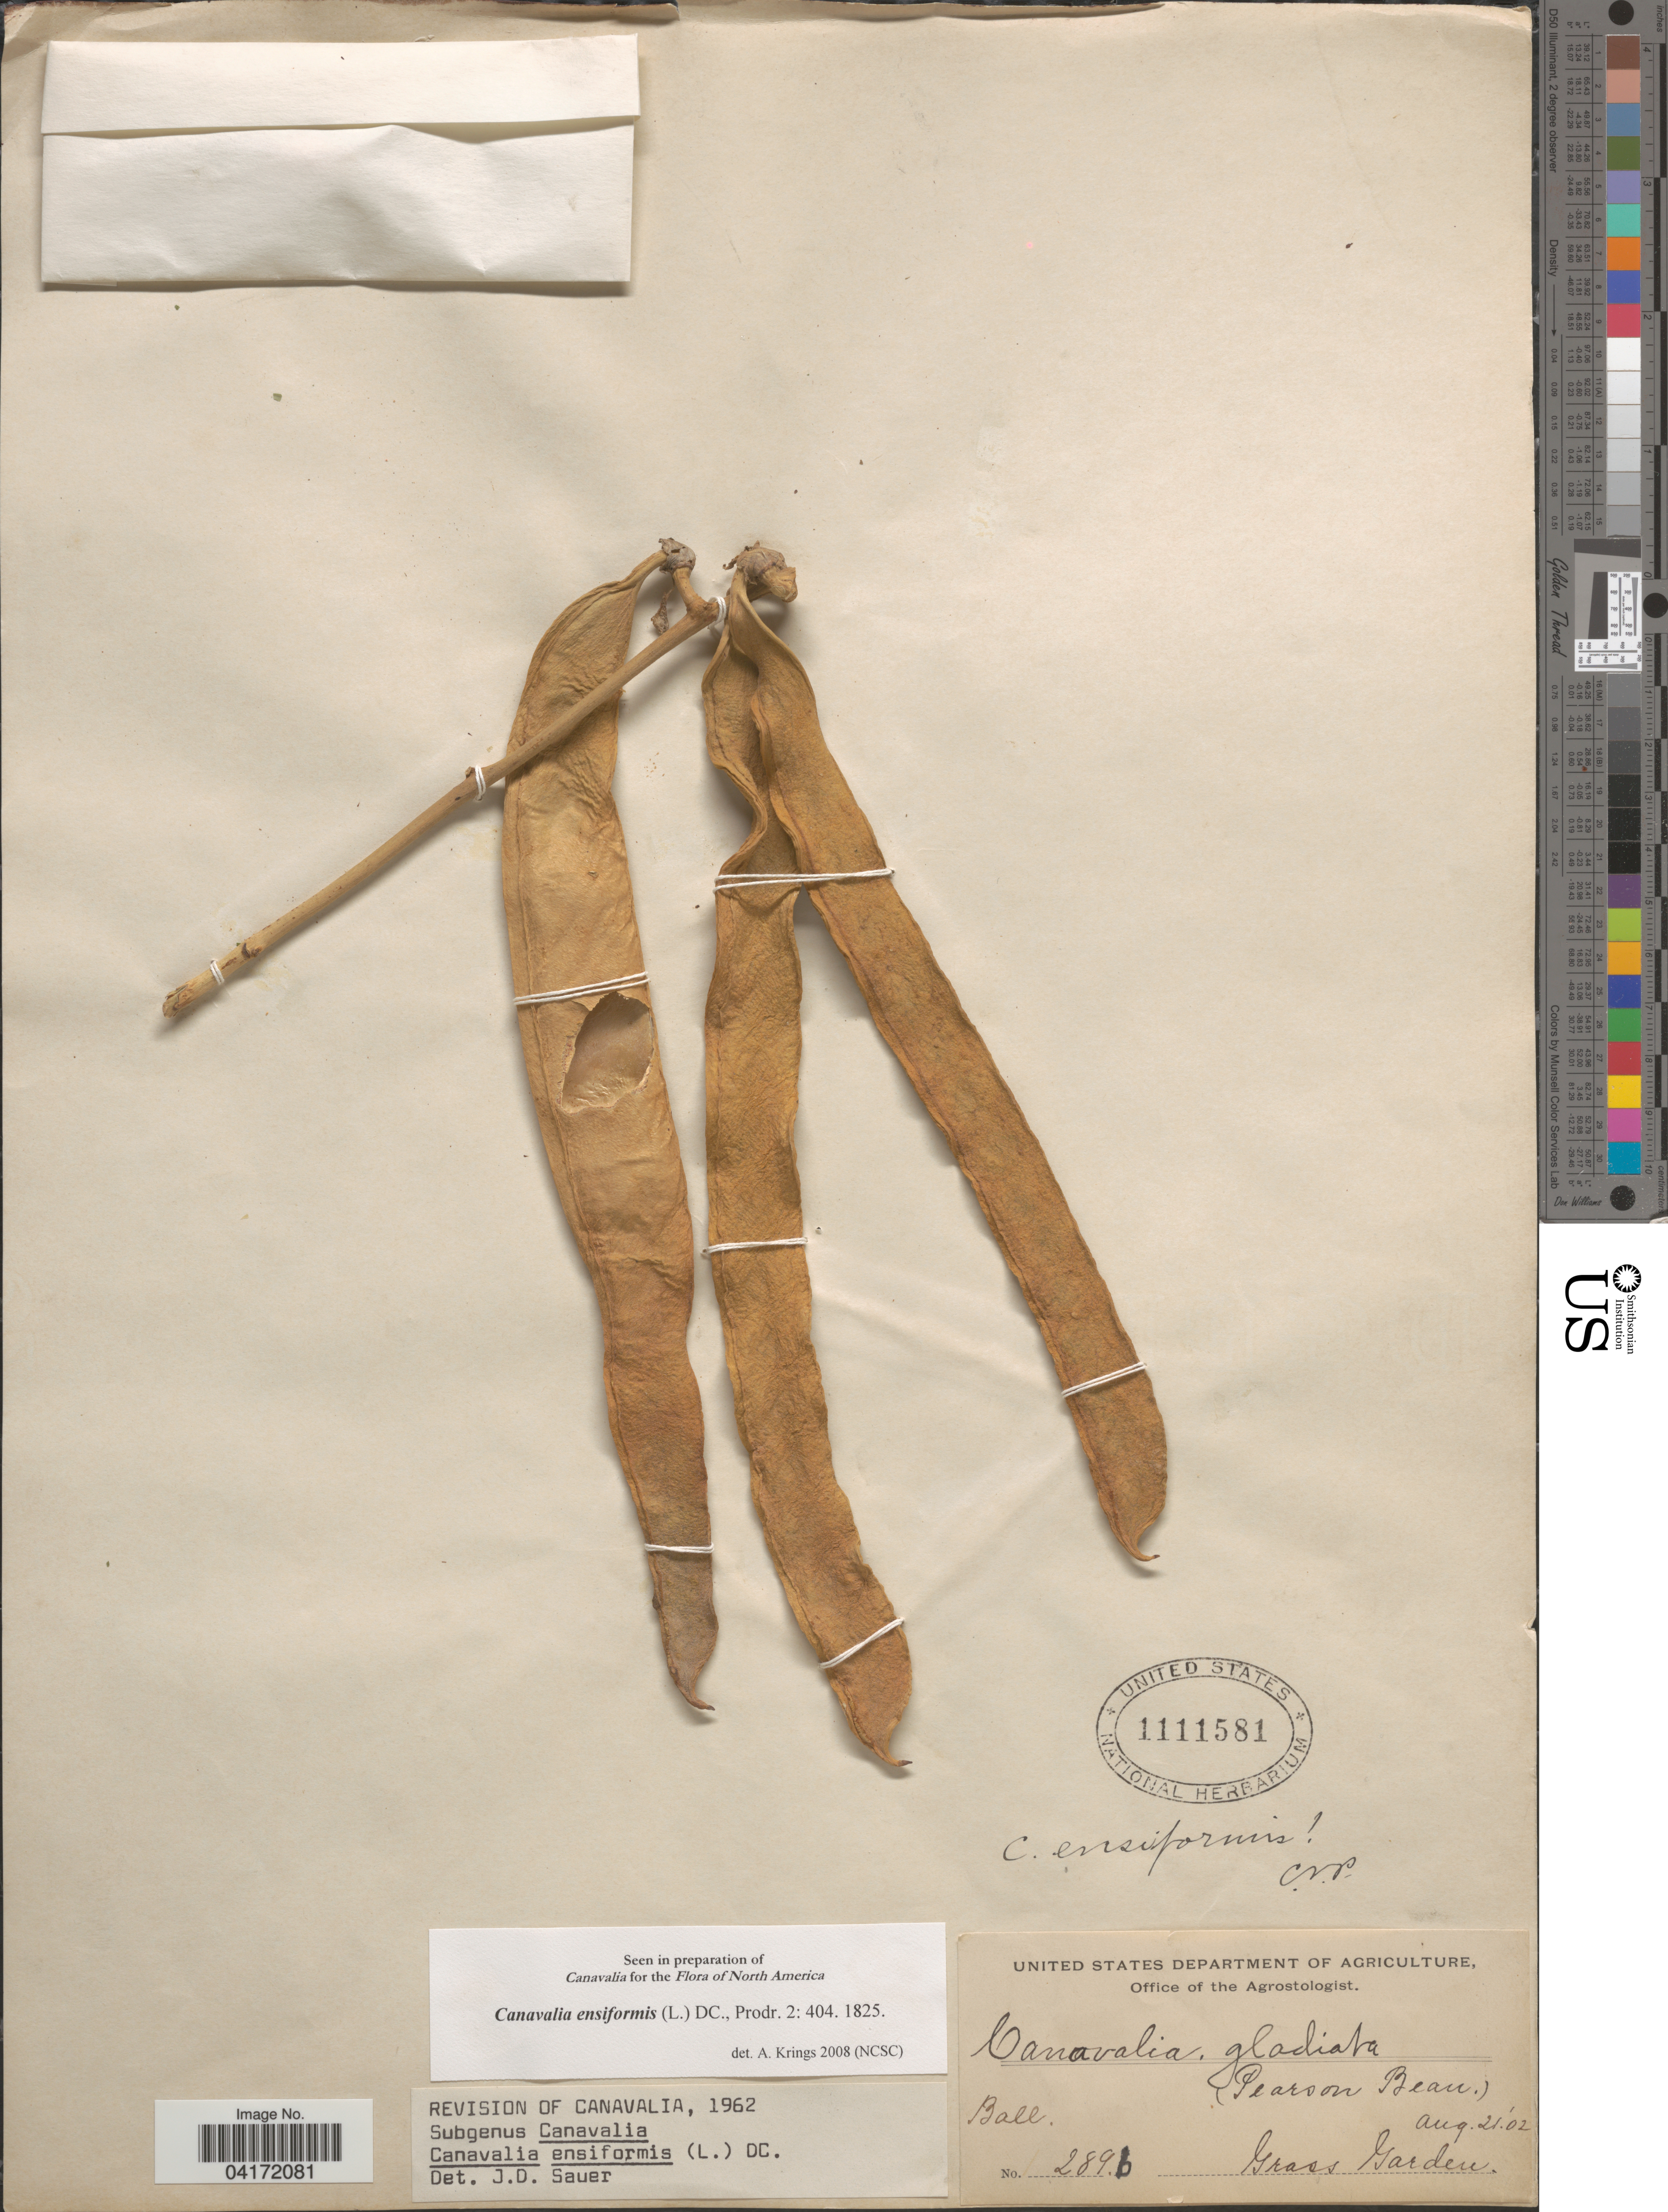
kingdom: Plantae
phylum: Tracheophyta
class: Magnoliopsida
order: Fabales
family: Fabaceae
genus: Canavalia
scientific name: Canavalia ensiformis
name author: (L.) DC.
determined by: Krings, A.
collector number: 289b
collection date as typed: Transcribed d/m/y: 21/8/2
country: United States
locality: Grass Garden.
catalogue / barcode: US 1111581